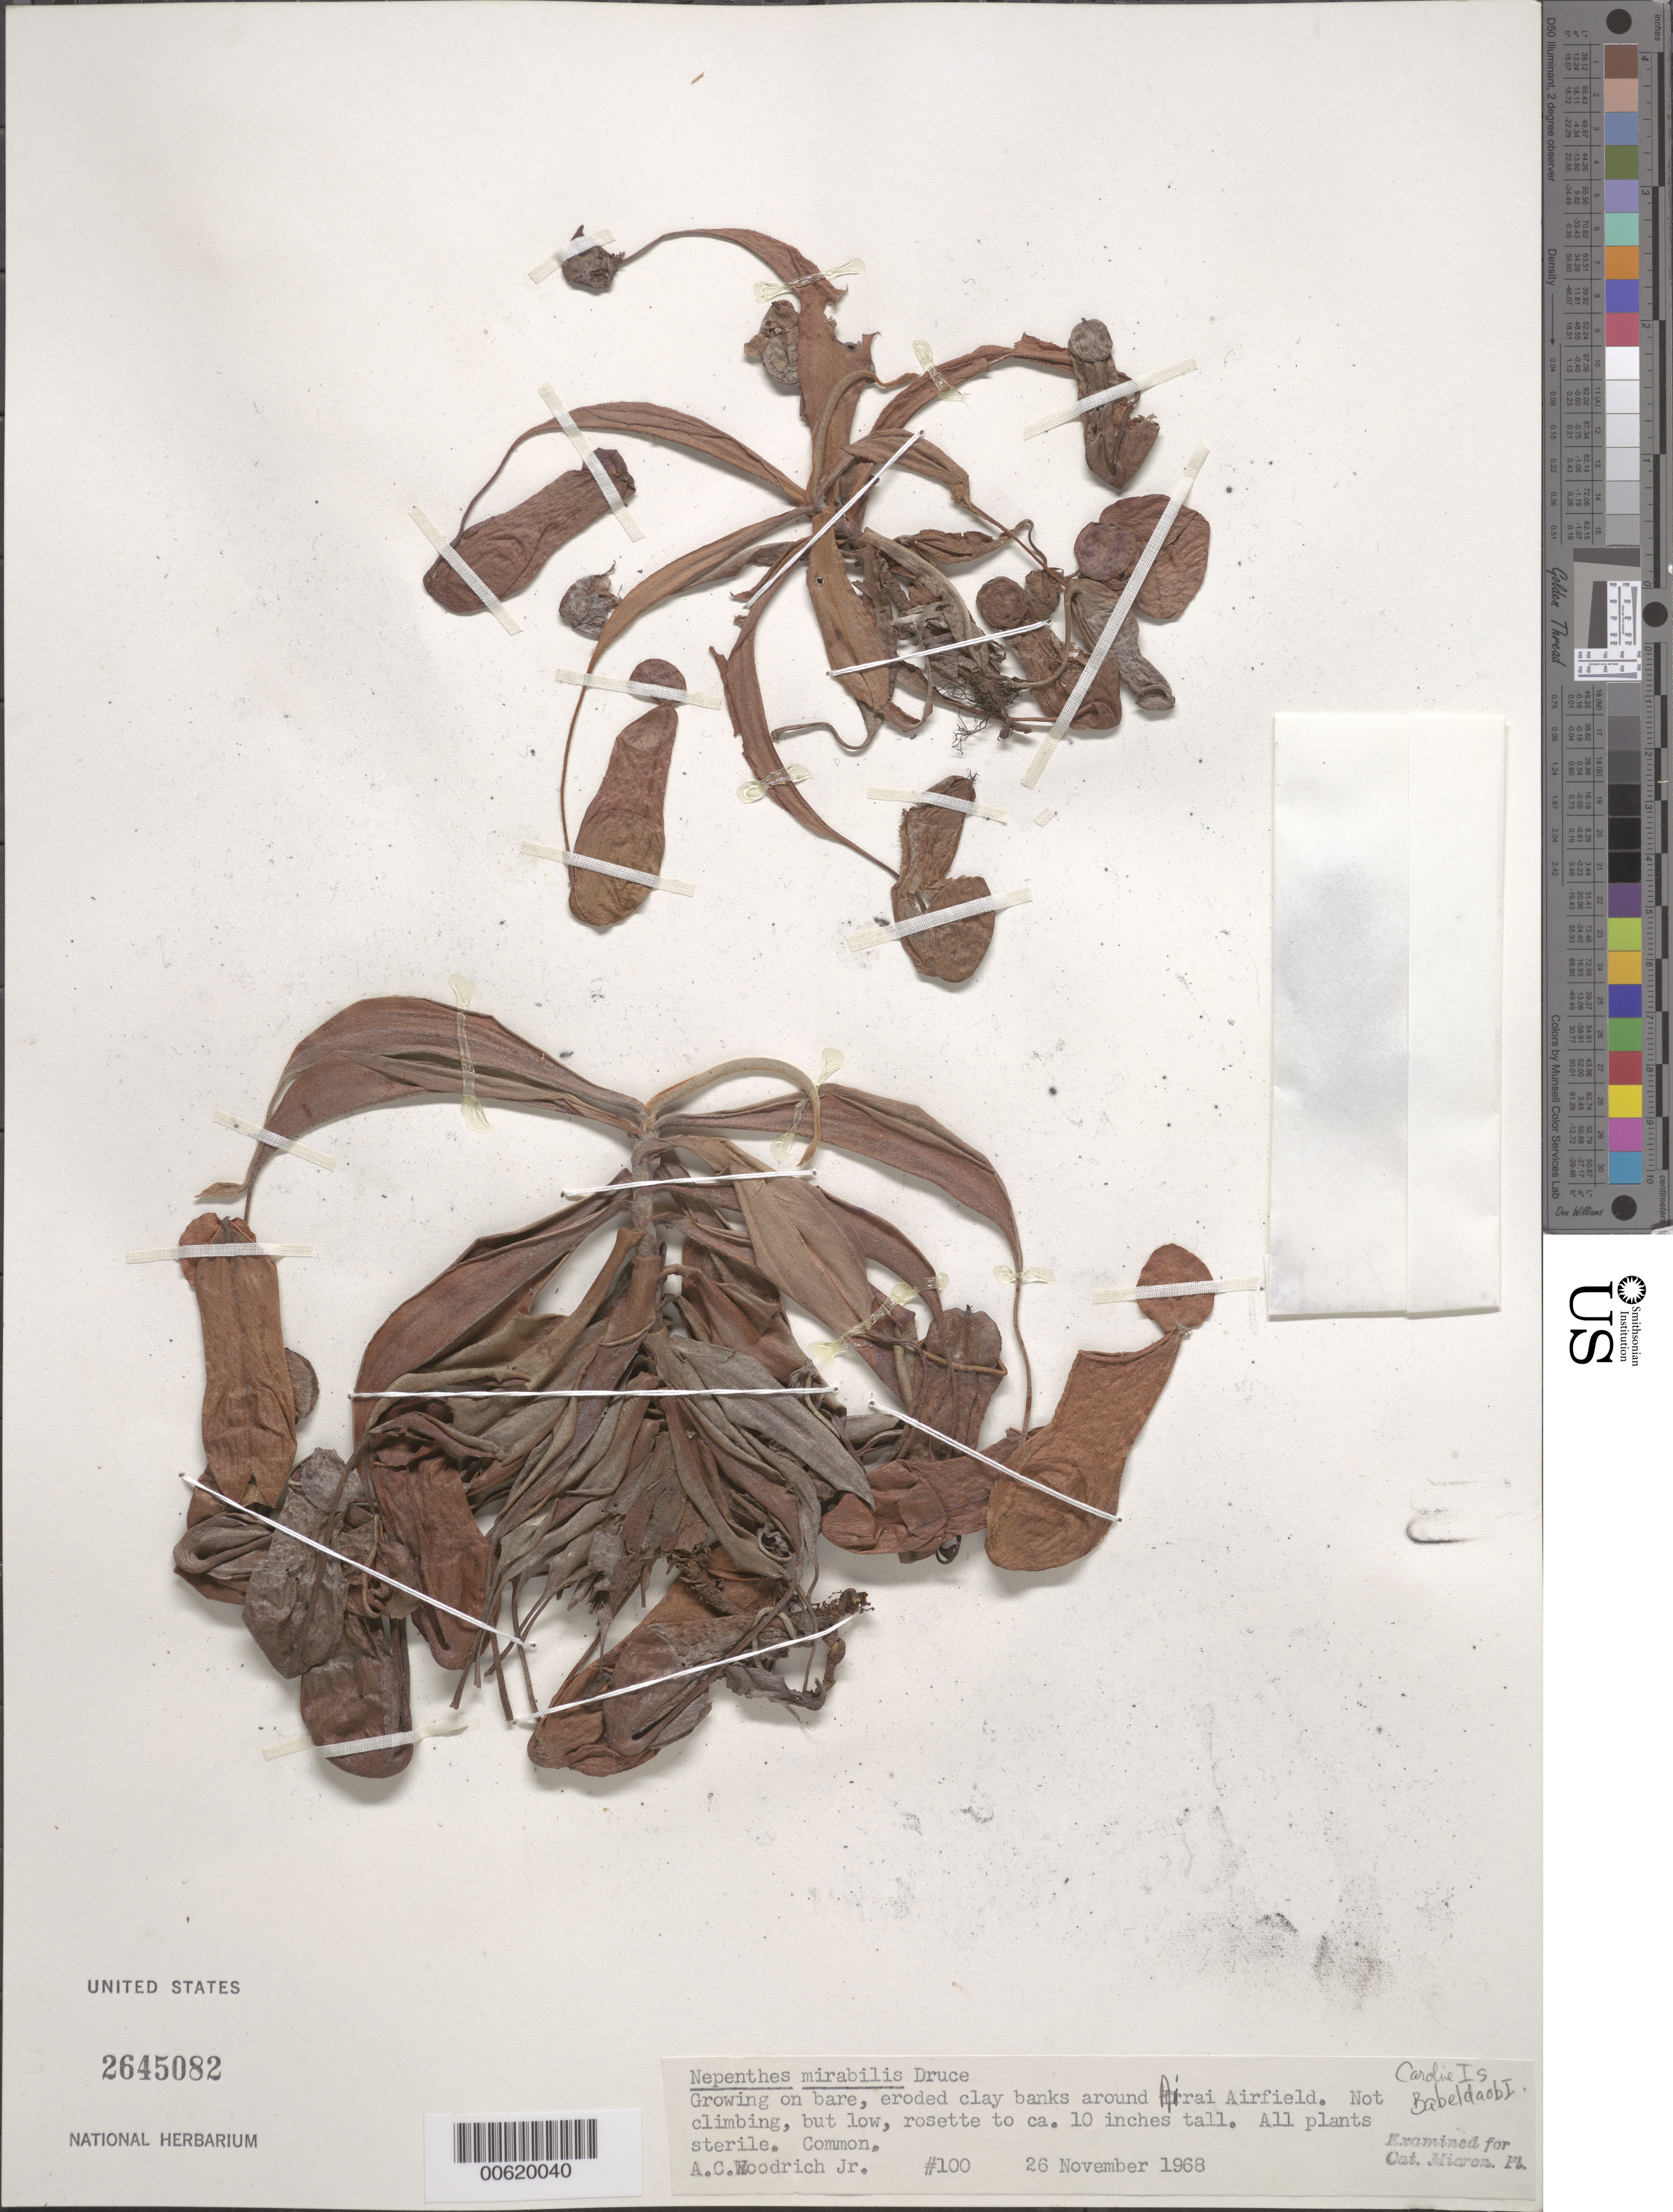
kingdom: Plantae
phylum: Tracheophyta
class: Magnoliopsida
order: Caryophyllales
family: Nepenthaceae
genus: Nepenthes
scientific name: Nepenthes mirabilis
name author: (Lour.) Druce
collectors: A. Woodrich Jr.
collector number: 100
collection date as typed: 26 Nov 1968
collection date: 1968-11-26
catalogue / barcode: US 2645082